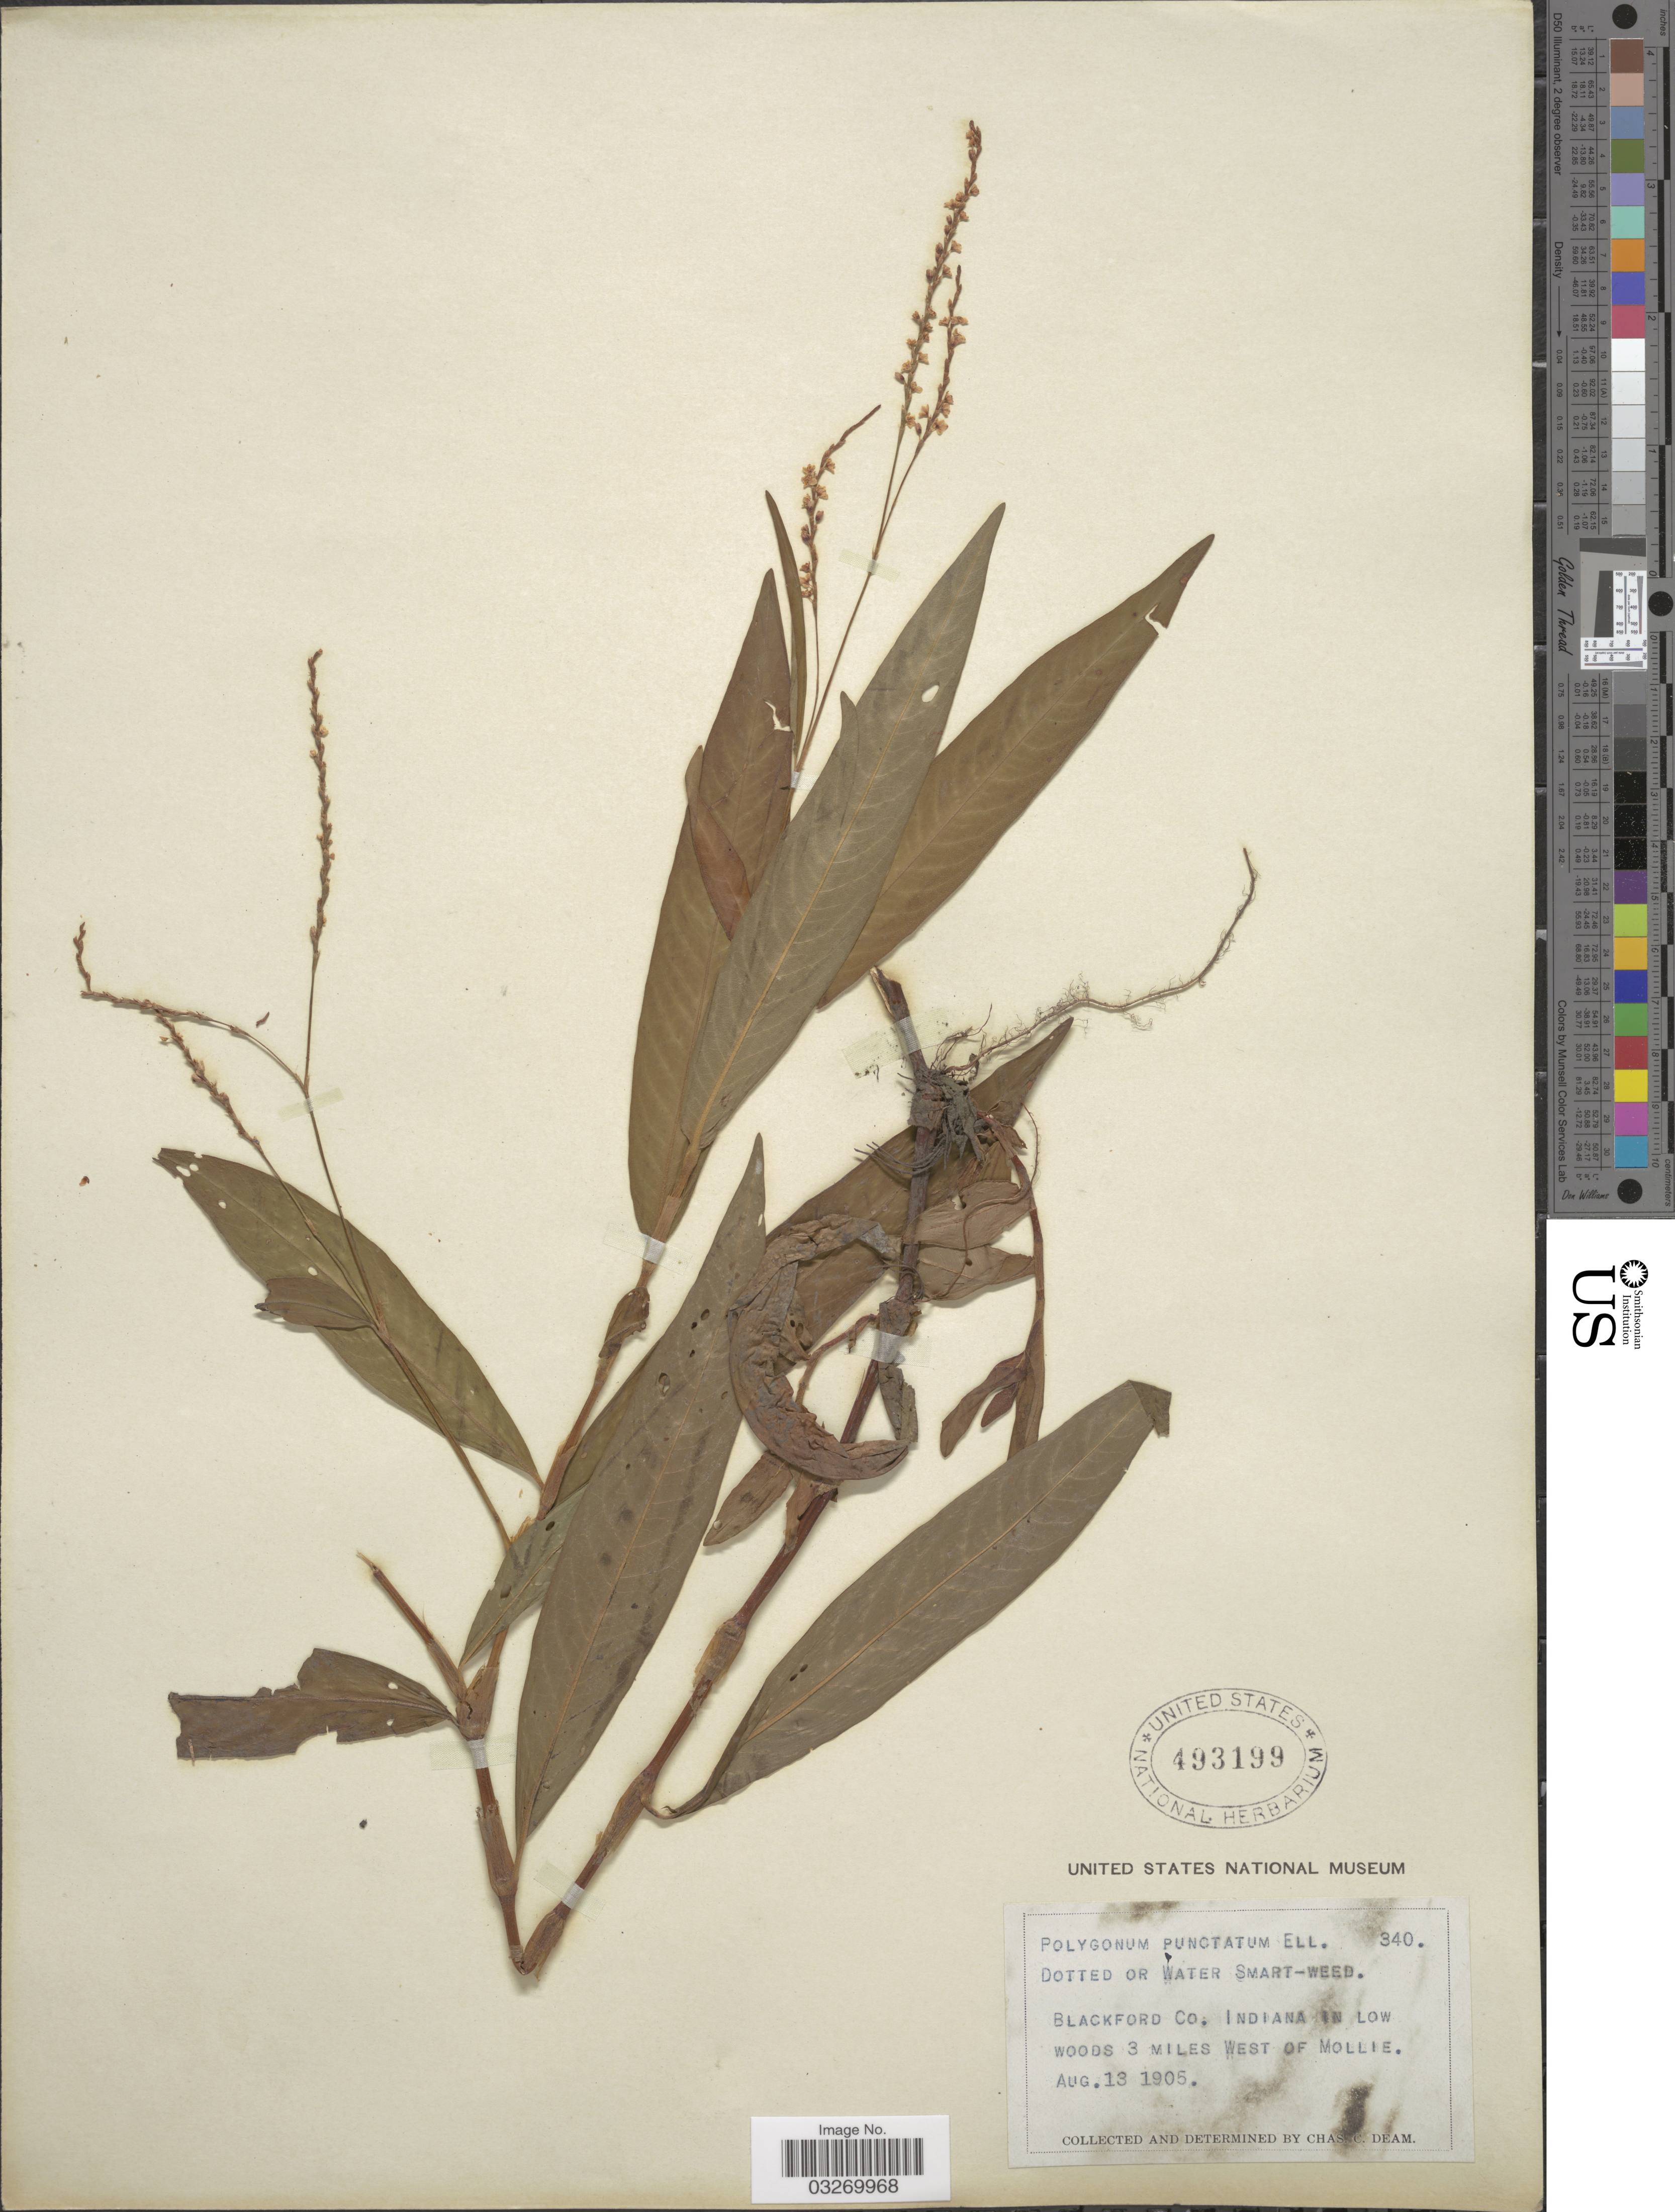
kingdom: Plantae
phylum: Tracheophyta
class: Magnoliopsida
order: Caryophyllales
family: Polygonaceae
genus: Persicaria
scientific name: Persicaria hydropiperoides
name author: (Michx.) Small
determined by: Atha, D. E.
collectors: C. C. Deam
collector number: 340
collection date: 1905-08-13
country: United States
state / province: Indiana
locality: Blackford Co. Indiana in low woods 3 miles west of Mollie.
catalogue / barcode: US 493199